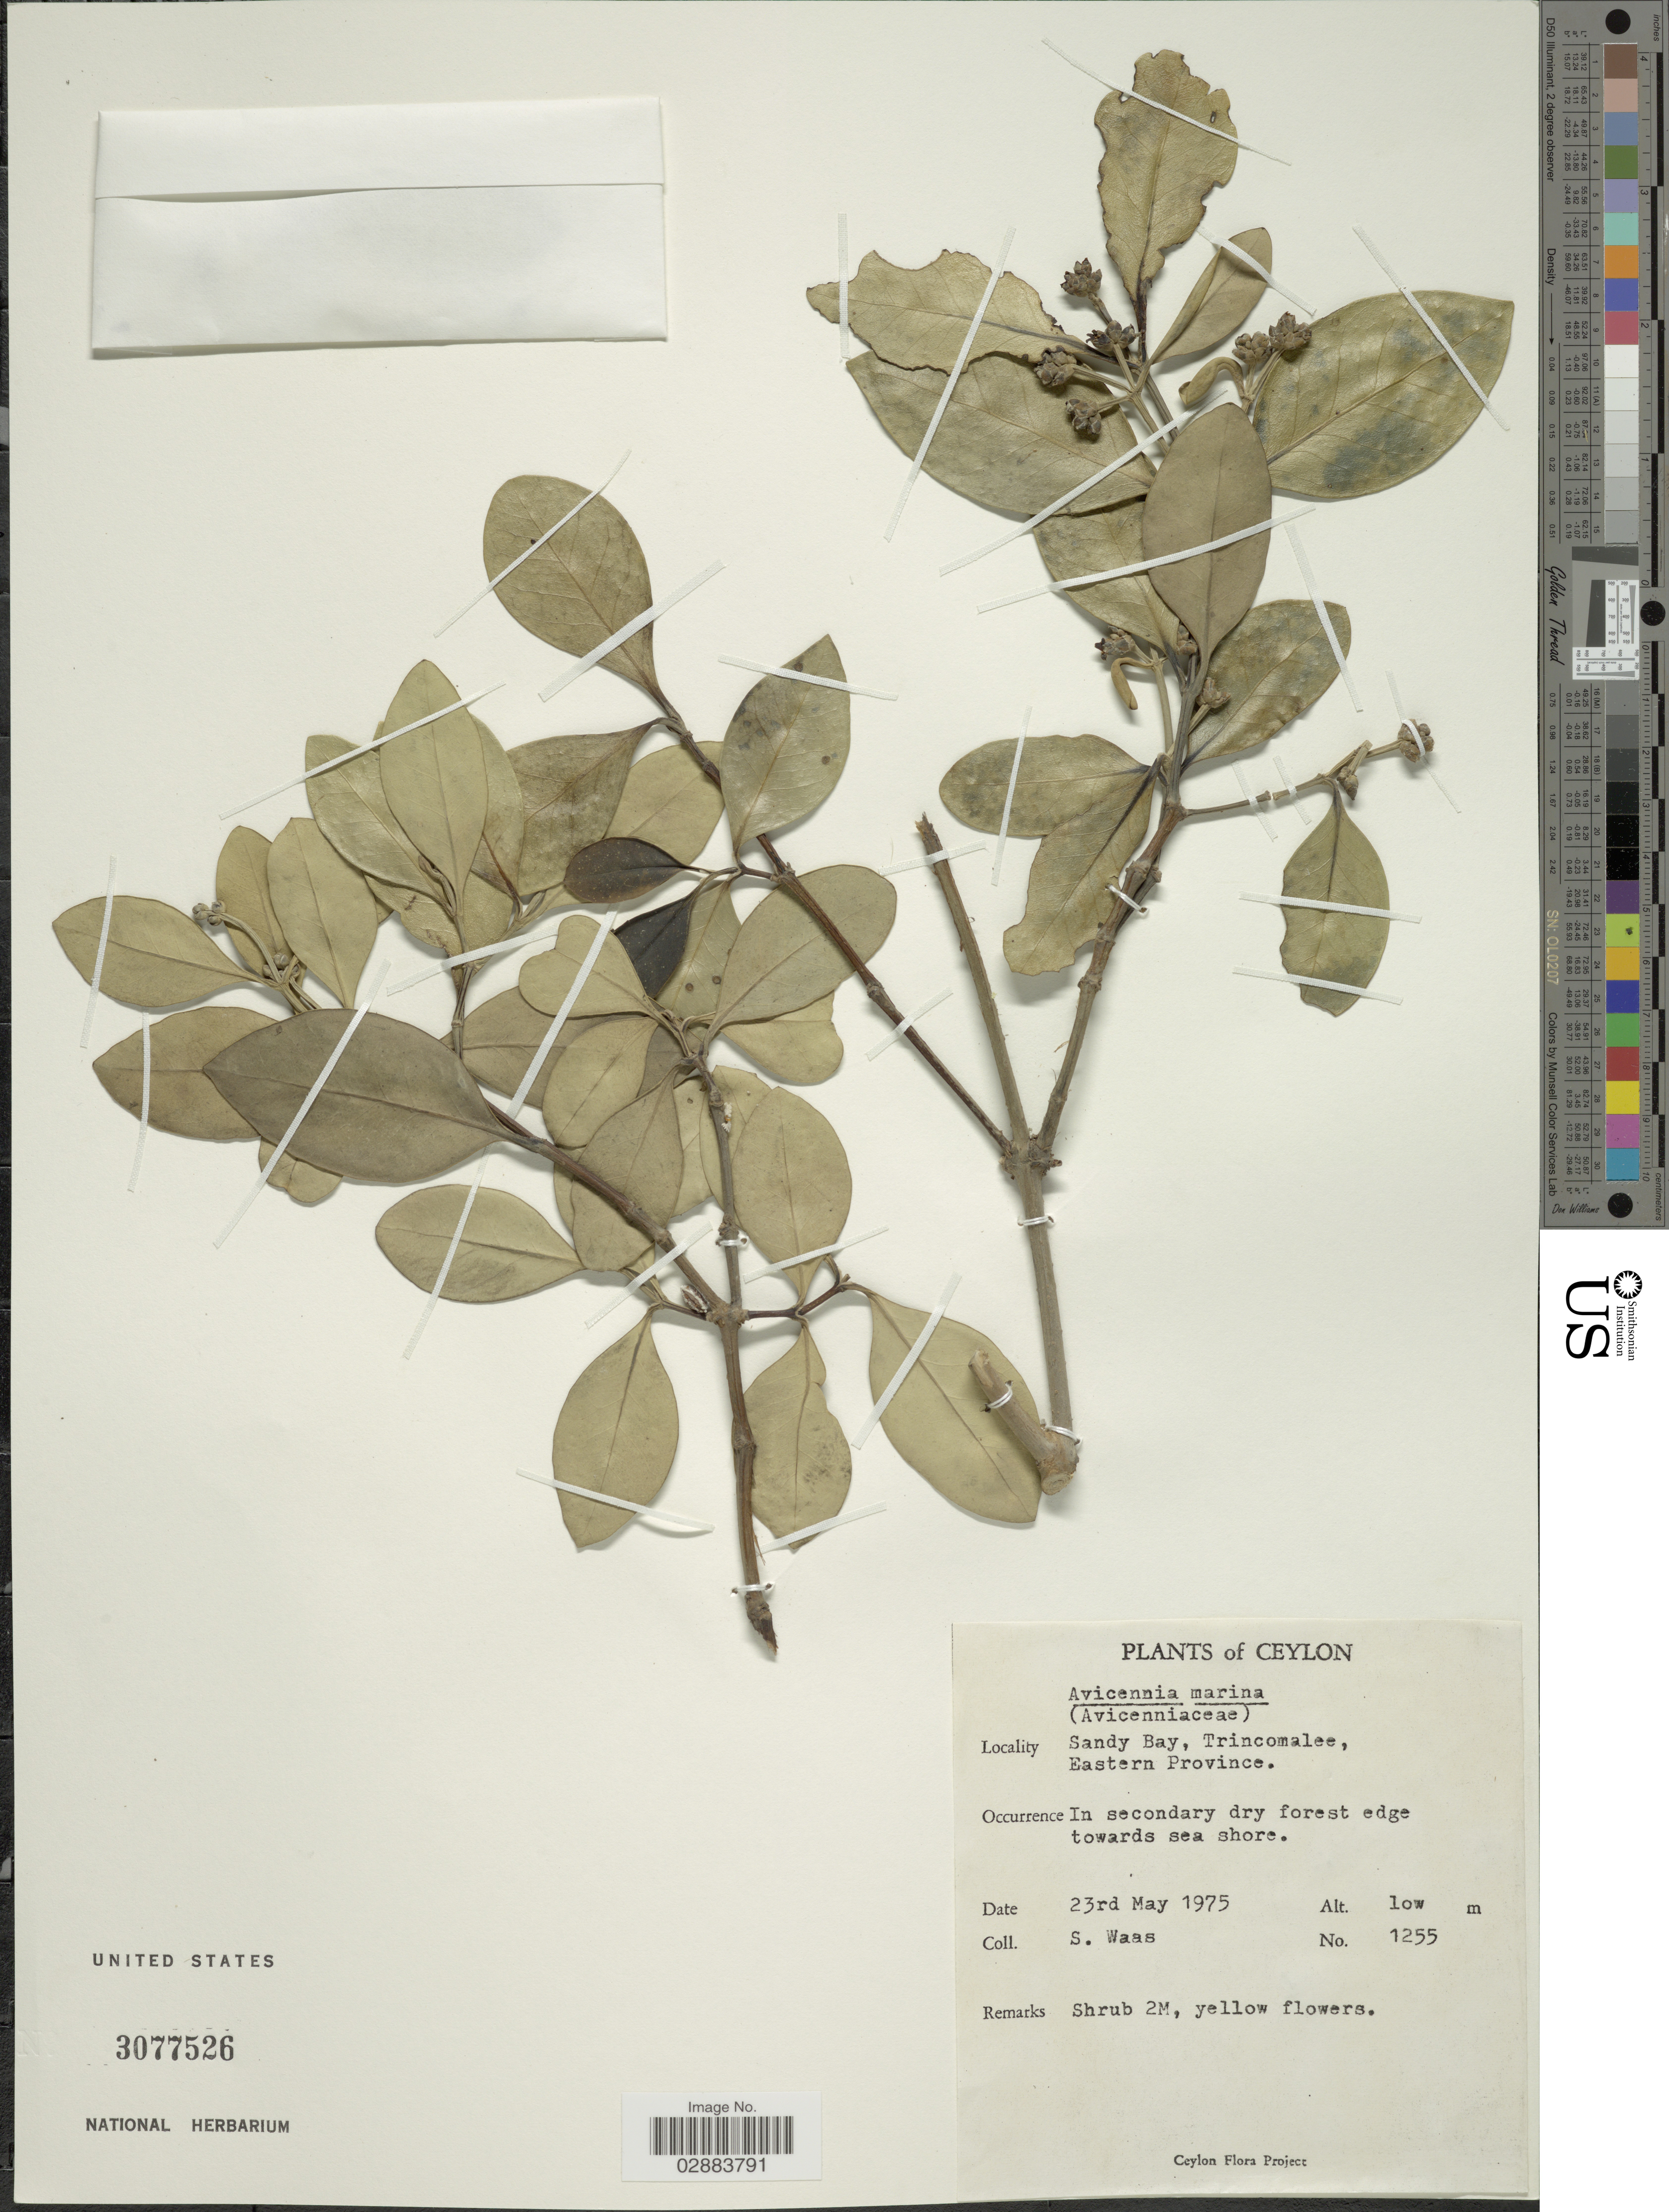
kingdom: Plantae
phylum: Tracheophyta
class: Magnoliopsida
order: Lamiales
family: Acanthaceae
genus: Avicennia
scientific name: Avicennia marina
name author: (Forssk.) Vierh.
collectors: S. Waas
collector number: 1255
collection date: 1975-05-23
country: Sri Lanka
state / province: Eastern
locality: Ceylon. Sandy Bay, Trincomalee.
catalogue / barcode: US 3077526